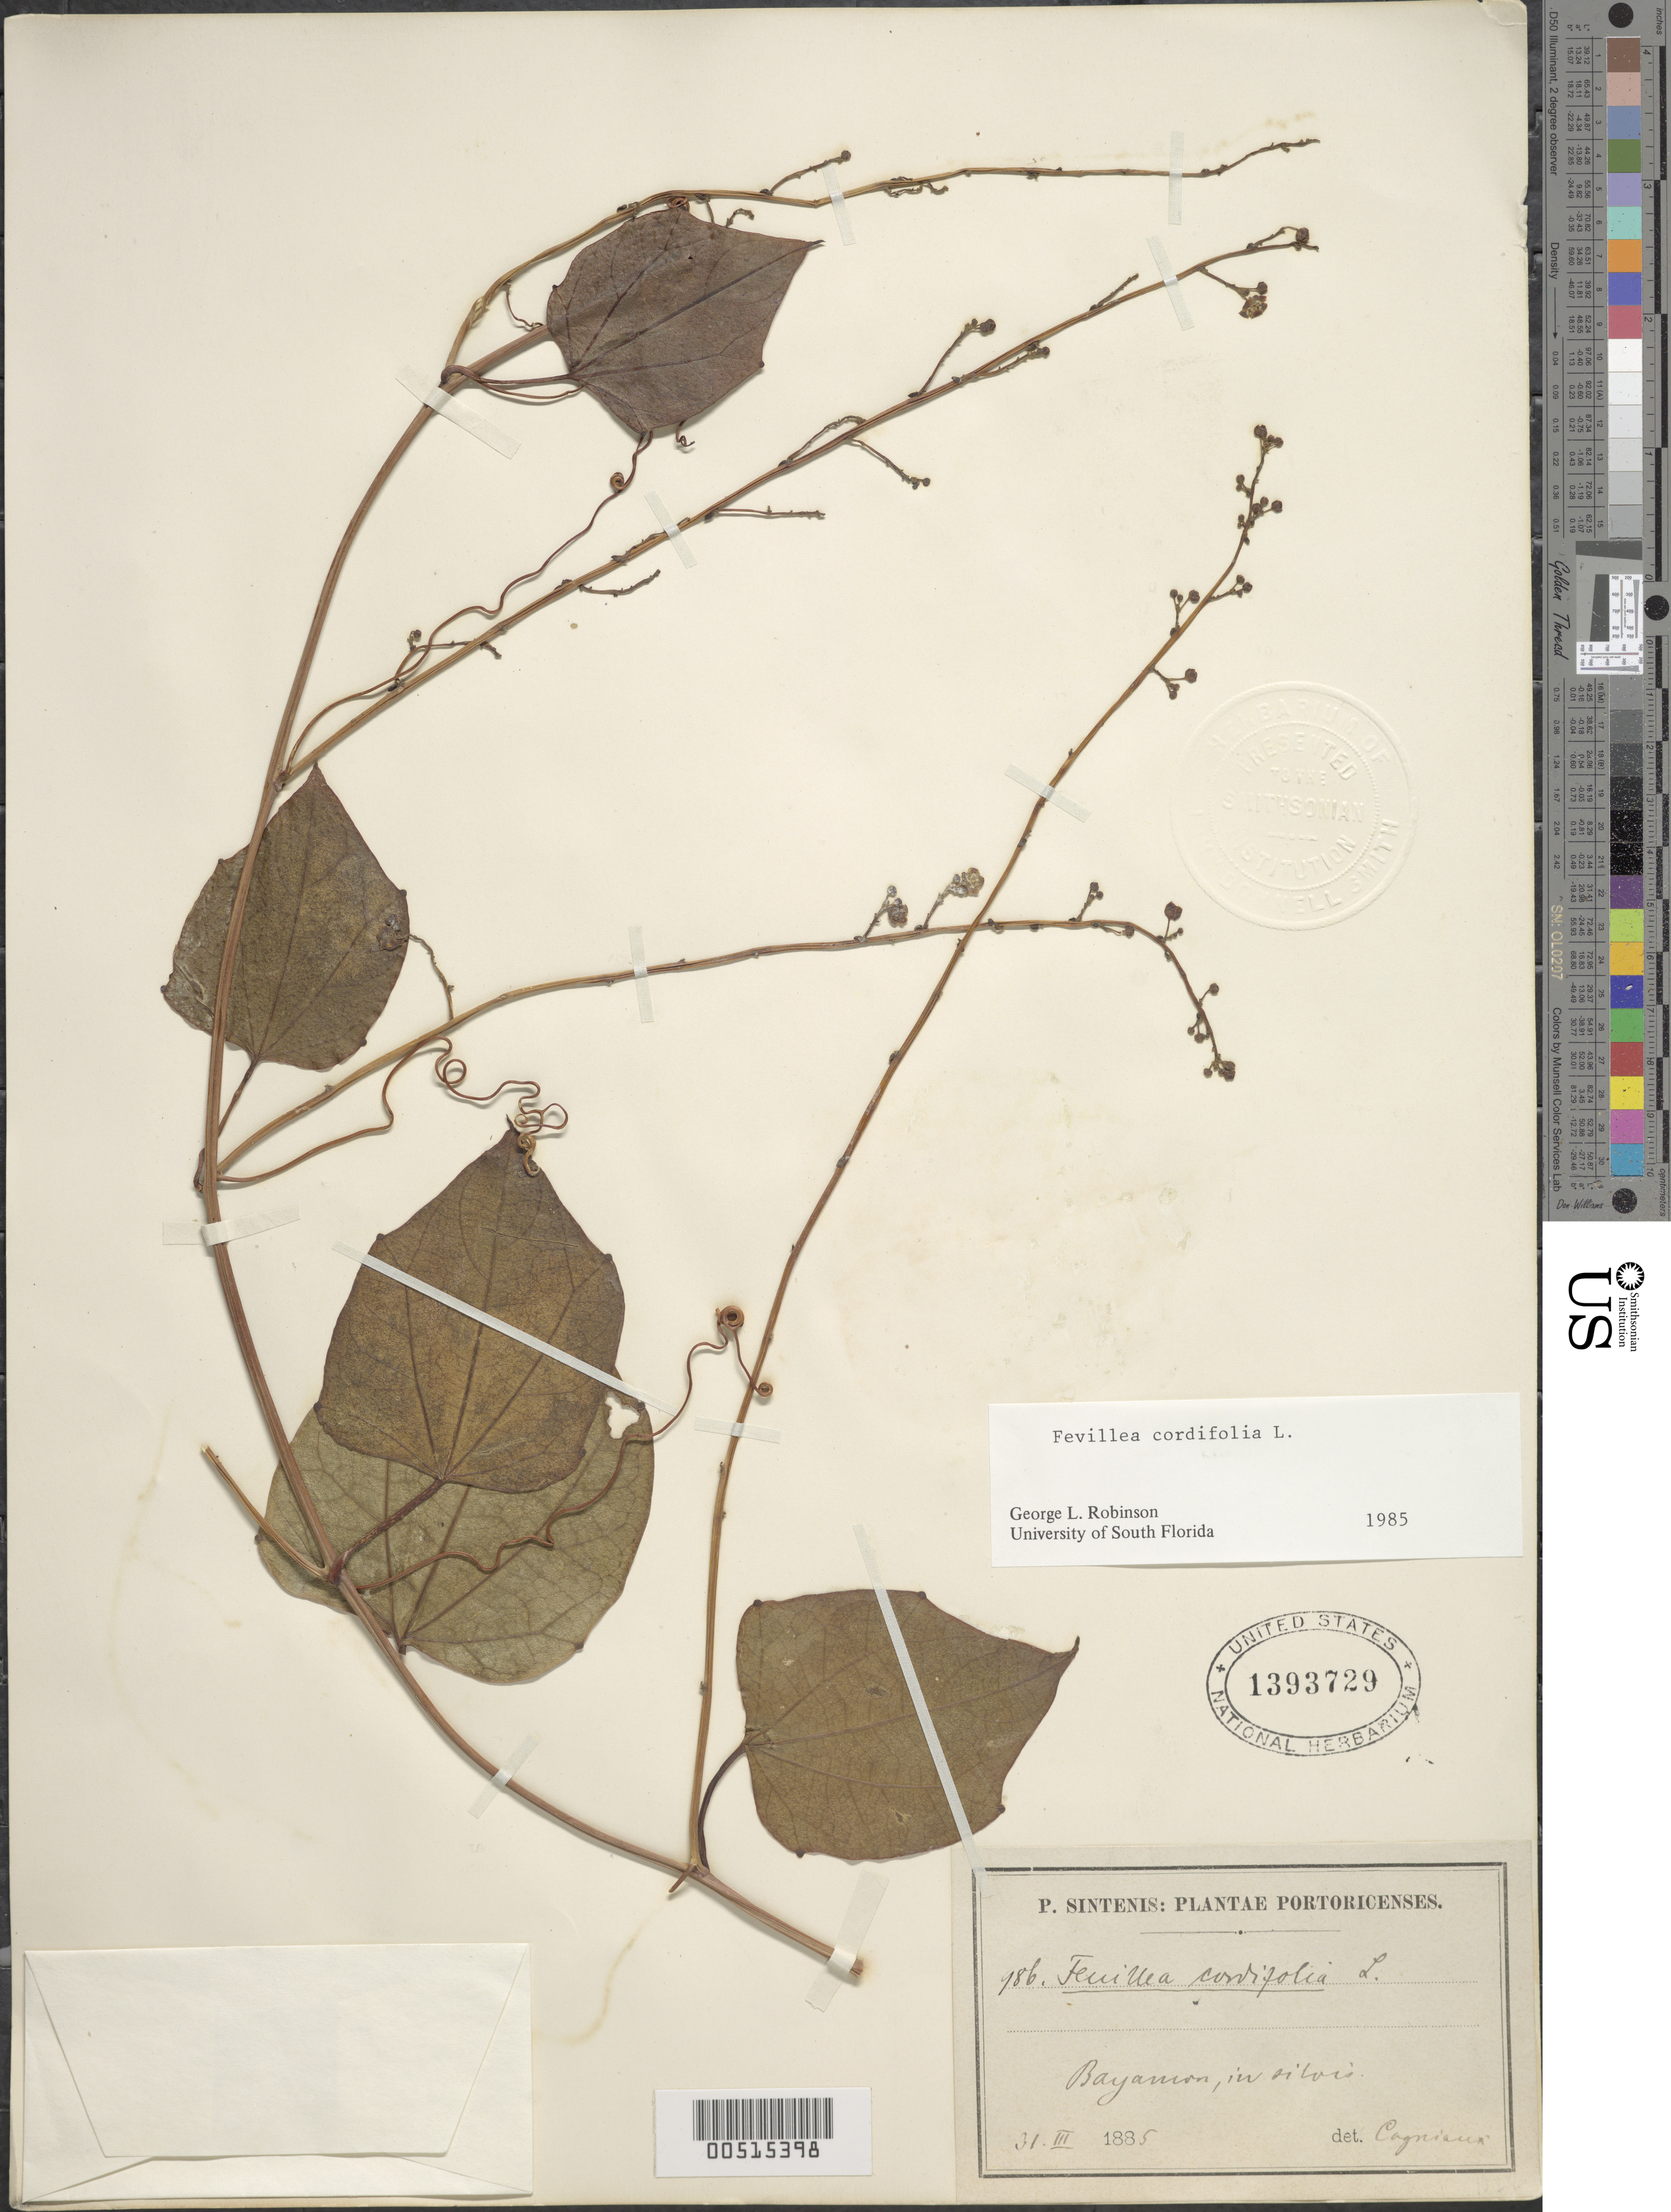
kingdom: Plantae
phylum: Tracheophyta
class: Magnoliopsida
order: Cucurbitales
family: Cucurbitaceae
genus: Fevillea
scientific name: Fevillea cordifolia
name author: L.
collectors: P. Sintenis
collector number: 986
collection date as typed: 31 Mar 1885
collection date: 1885-03-31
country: Puerto Rico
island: Greater Antilles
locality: Bayamon. In sylvis.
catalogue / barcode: US 1393729